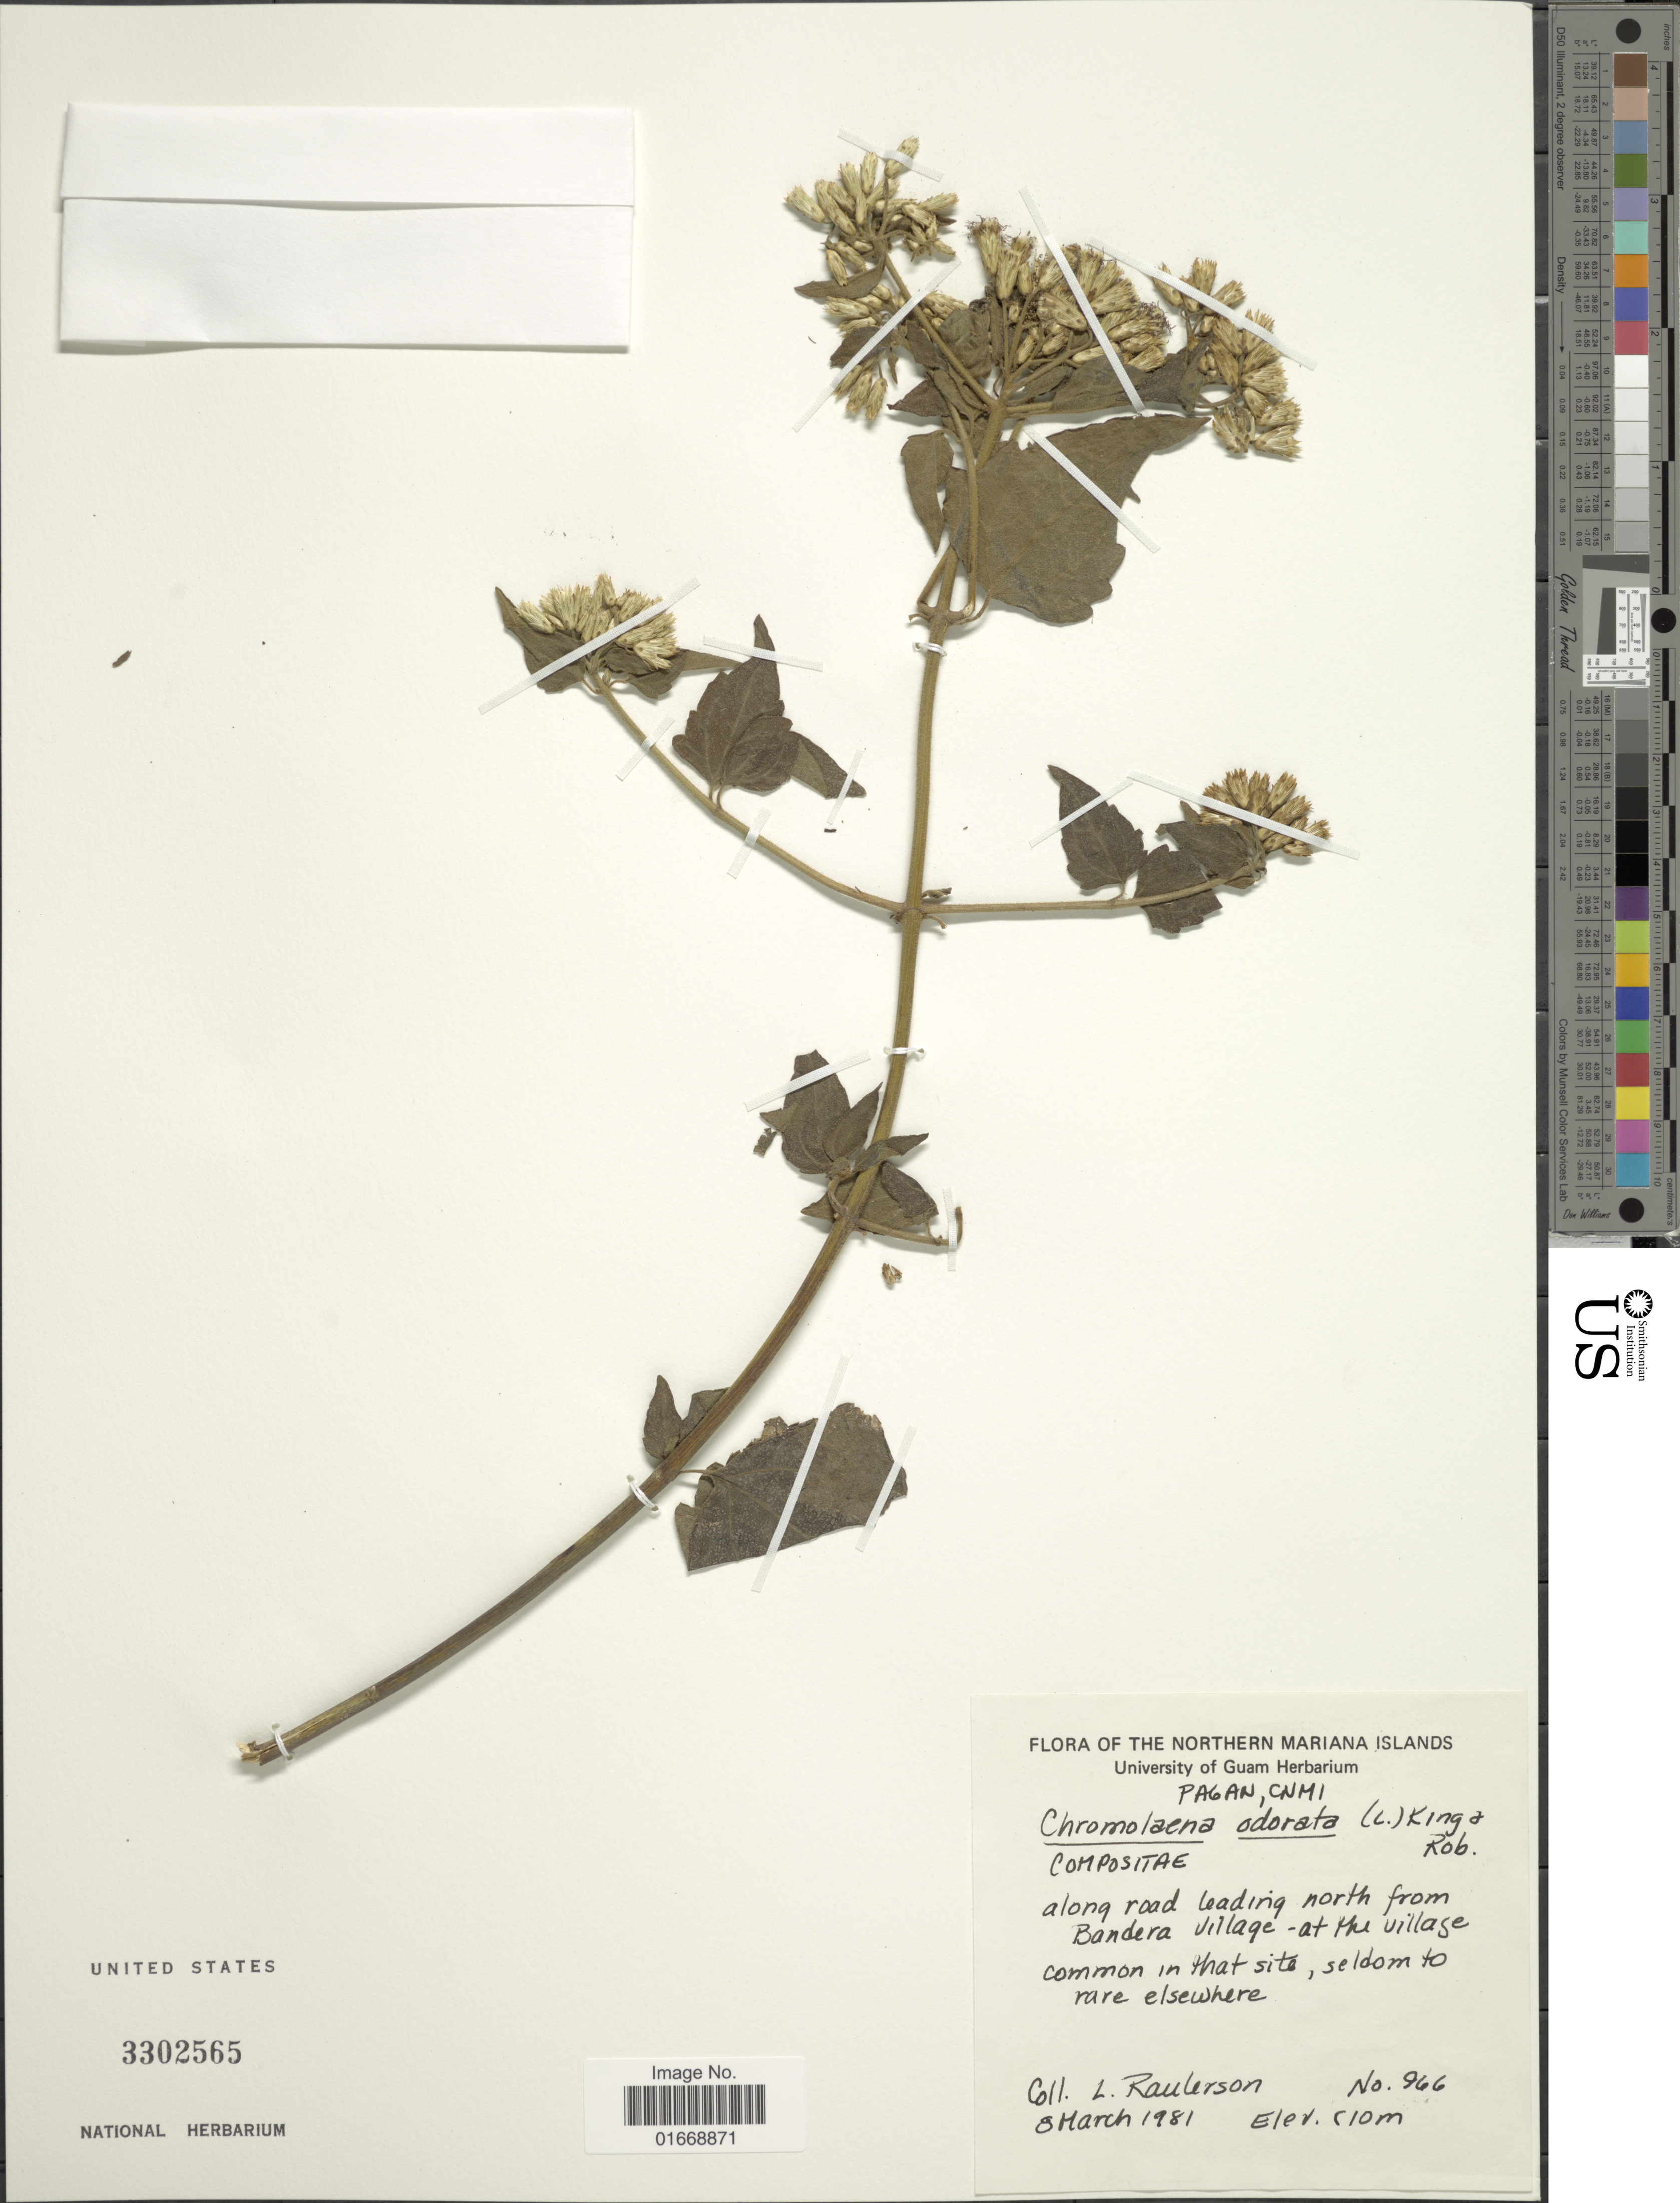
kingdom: Plantae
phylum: Tracheophyta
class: Magnoliopsida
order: Asterales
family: Asteraceae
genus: Chromolaena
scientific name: Chromolaena odorata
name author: (L.) R.M. King & H. Rob.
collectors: L. Raulerson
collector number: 966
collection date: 1981-03-08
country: Northern Mariana Islands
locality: Pagan, CNMI, along road leading north from Bandera Village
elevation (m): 10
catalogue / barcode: US 3302565